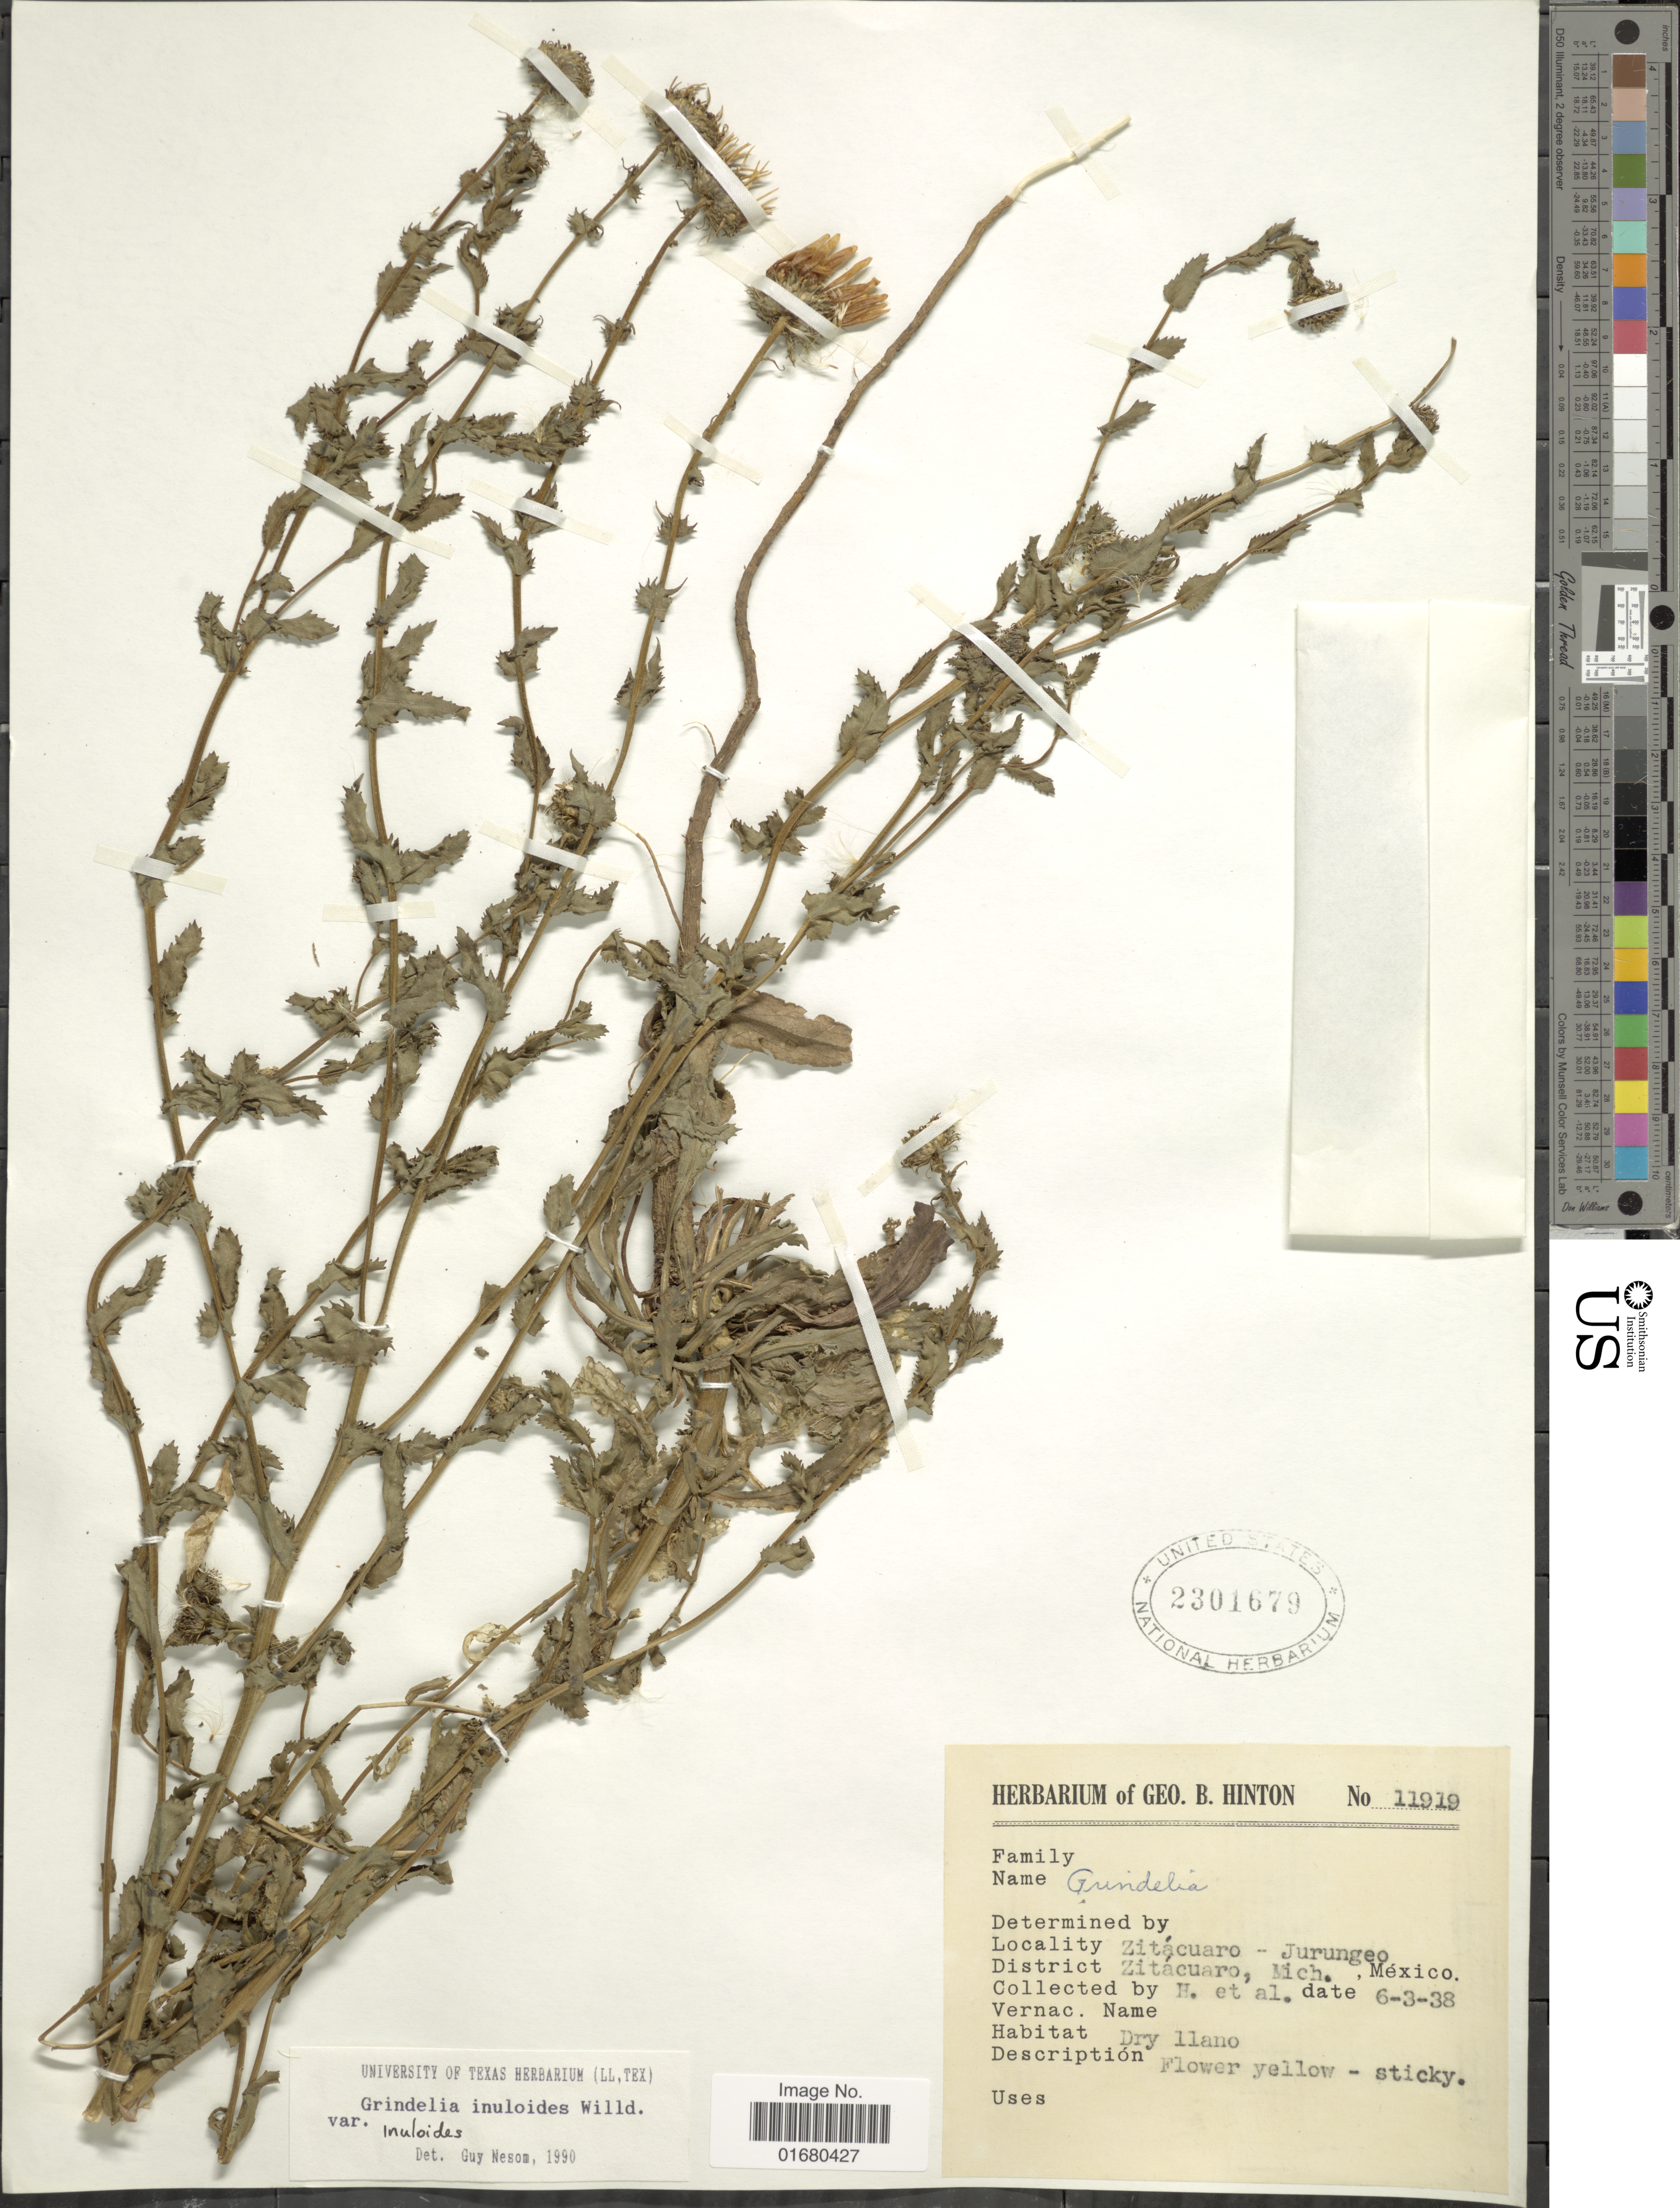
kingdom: Plantae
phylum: Tracheophyta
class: Magnoliopsida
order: Asterales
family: Asteraceae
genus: Grindelia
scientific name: Grindelia inuloides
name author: Willd.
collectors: G. B. Hinton & et al.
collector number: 11919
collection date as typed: Transcribed d/m/y: 3/6/38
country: Mexico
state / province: Michoacán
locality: Zitacuaro - Jurungeo, Zitacuaro, Mich.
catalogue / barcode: US 2301679